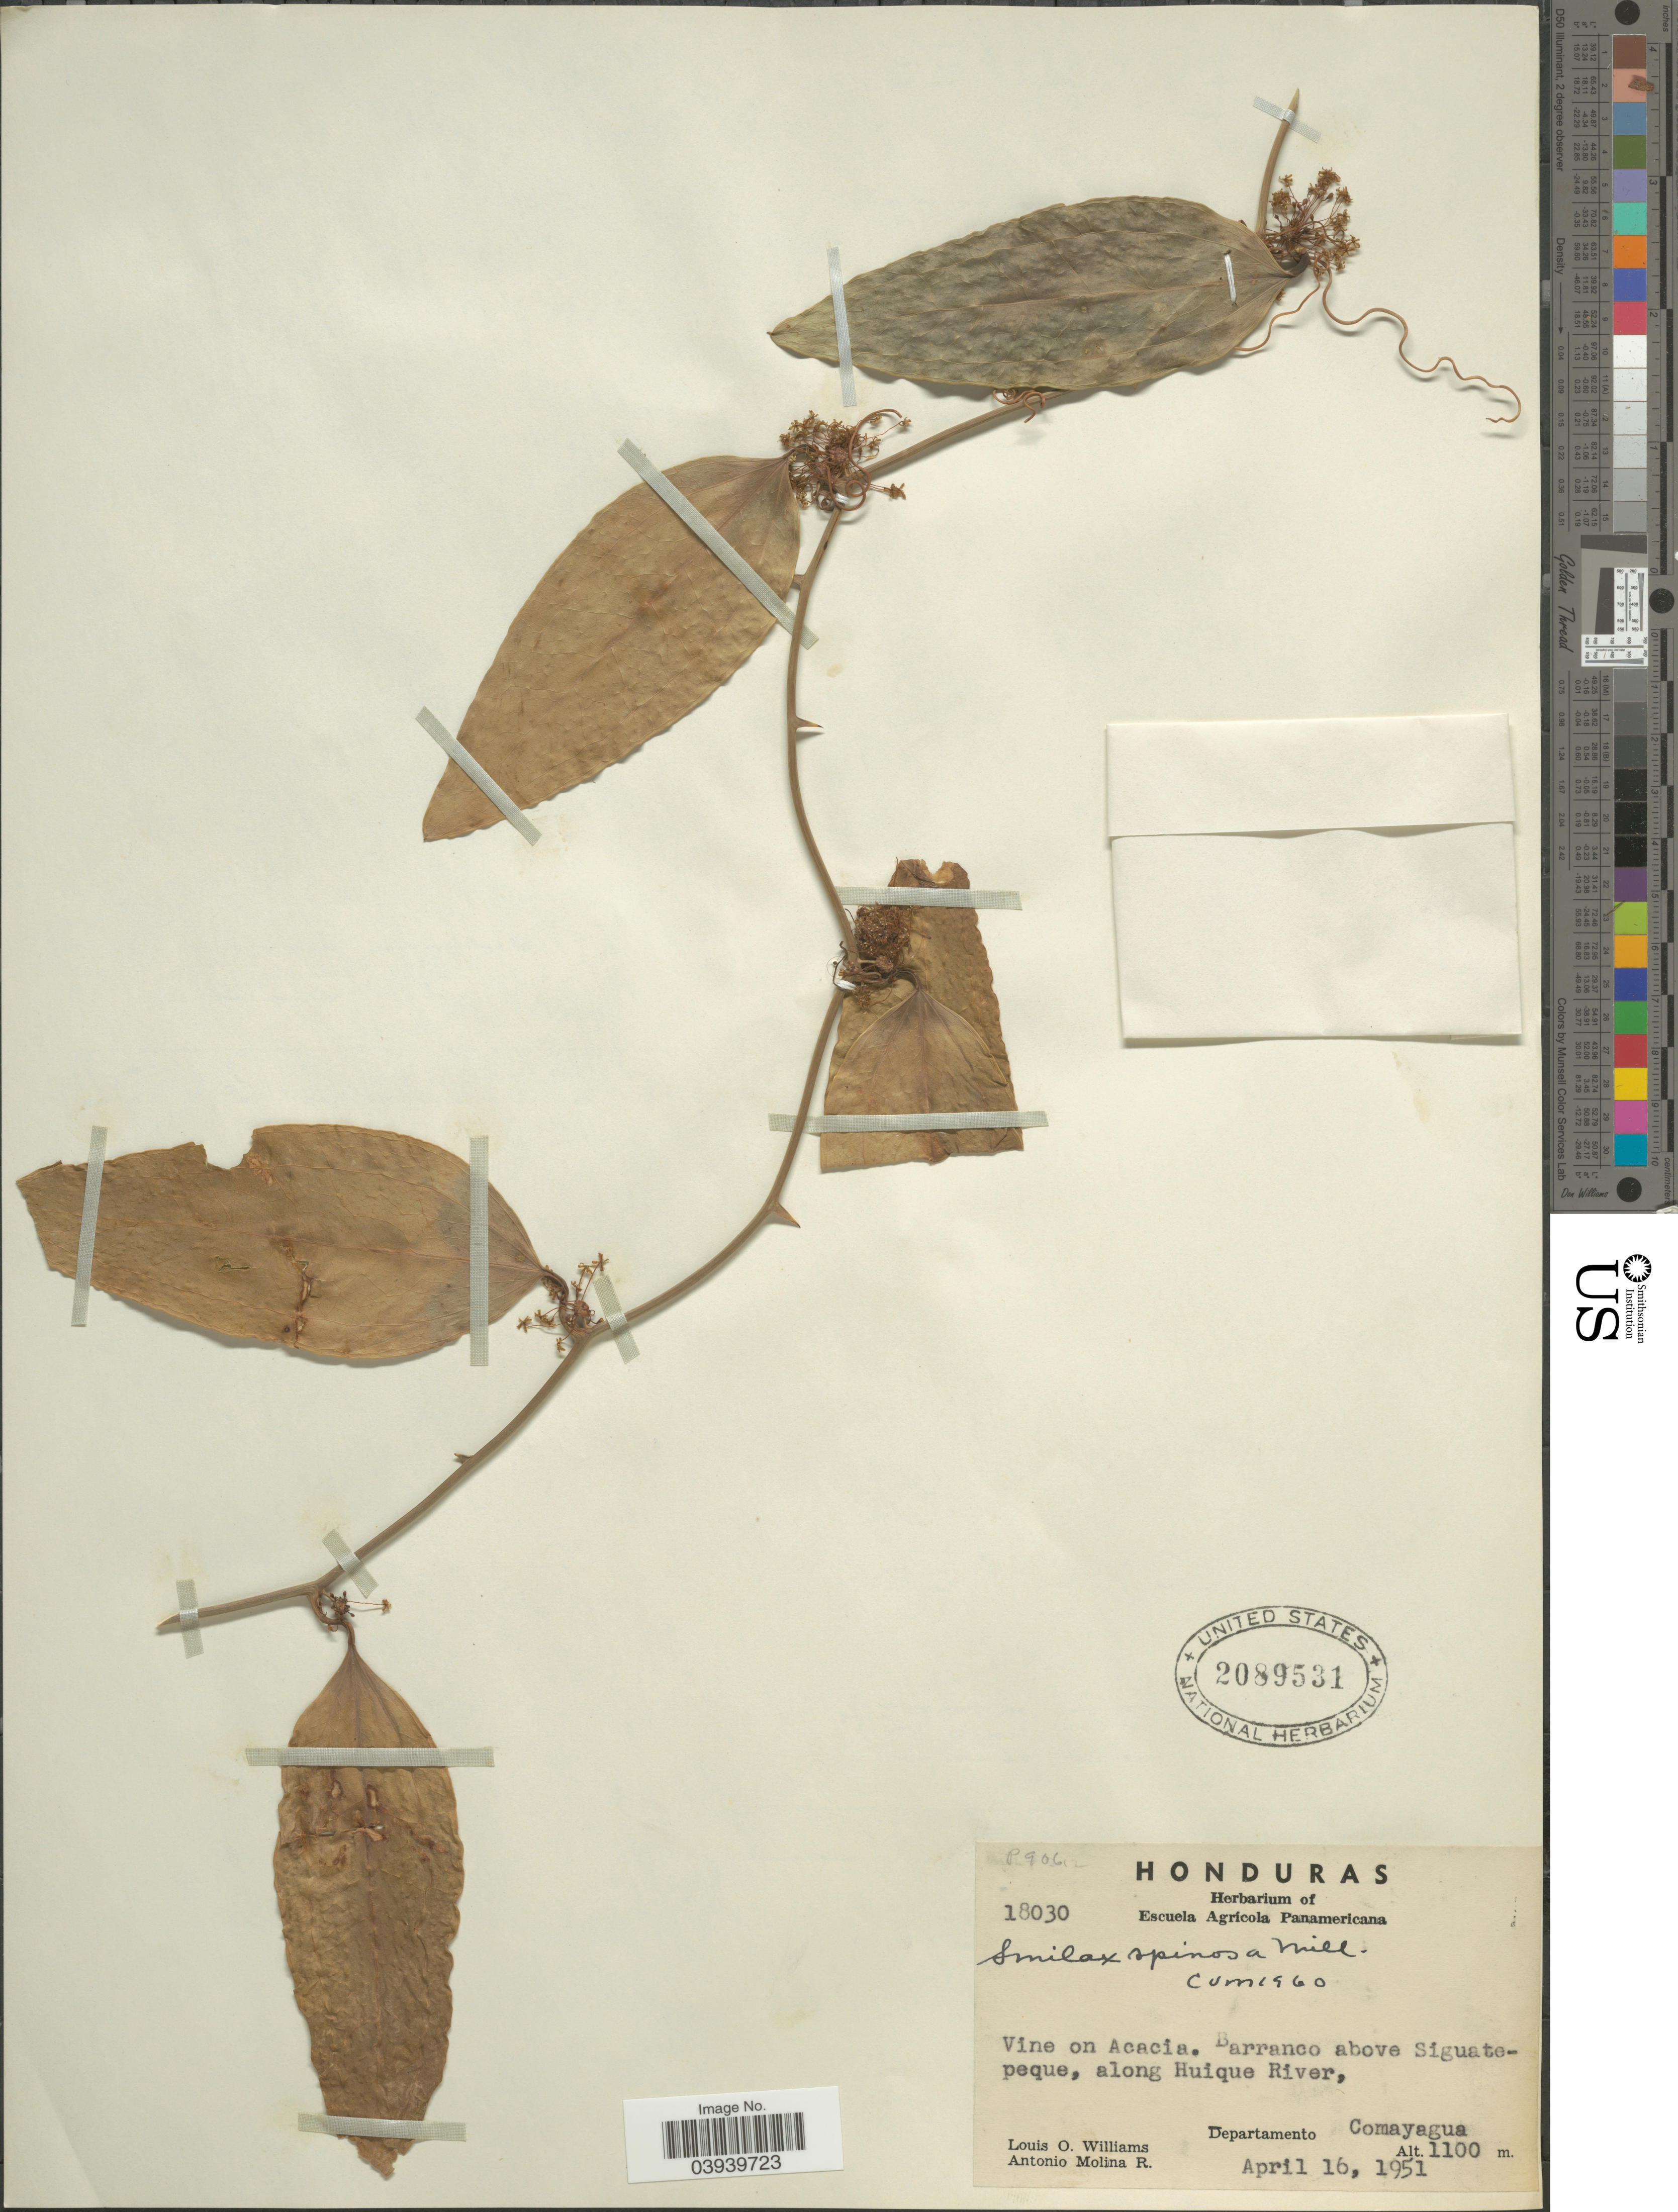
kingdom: Plantae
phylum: Tracheophyta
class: Liliopsida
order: Liliales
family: Smilacaceae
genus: Smilax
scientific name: Smilax spinosa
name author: Mill.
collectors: L. O. Williams & A. Molina R.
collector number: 18030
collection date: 1951-04-16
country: Honduras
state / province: Comayagua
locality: Barranco above Siguatepeque, along Huique River, Departamento Comayagua.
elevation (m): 1100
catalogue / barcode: US 2089531